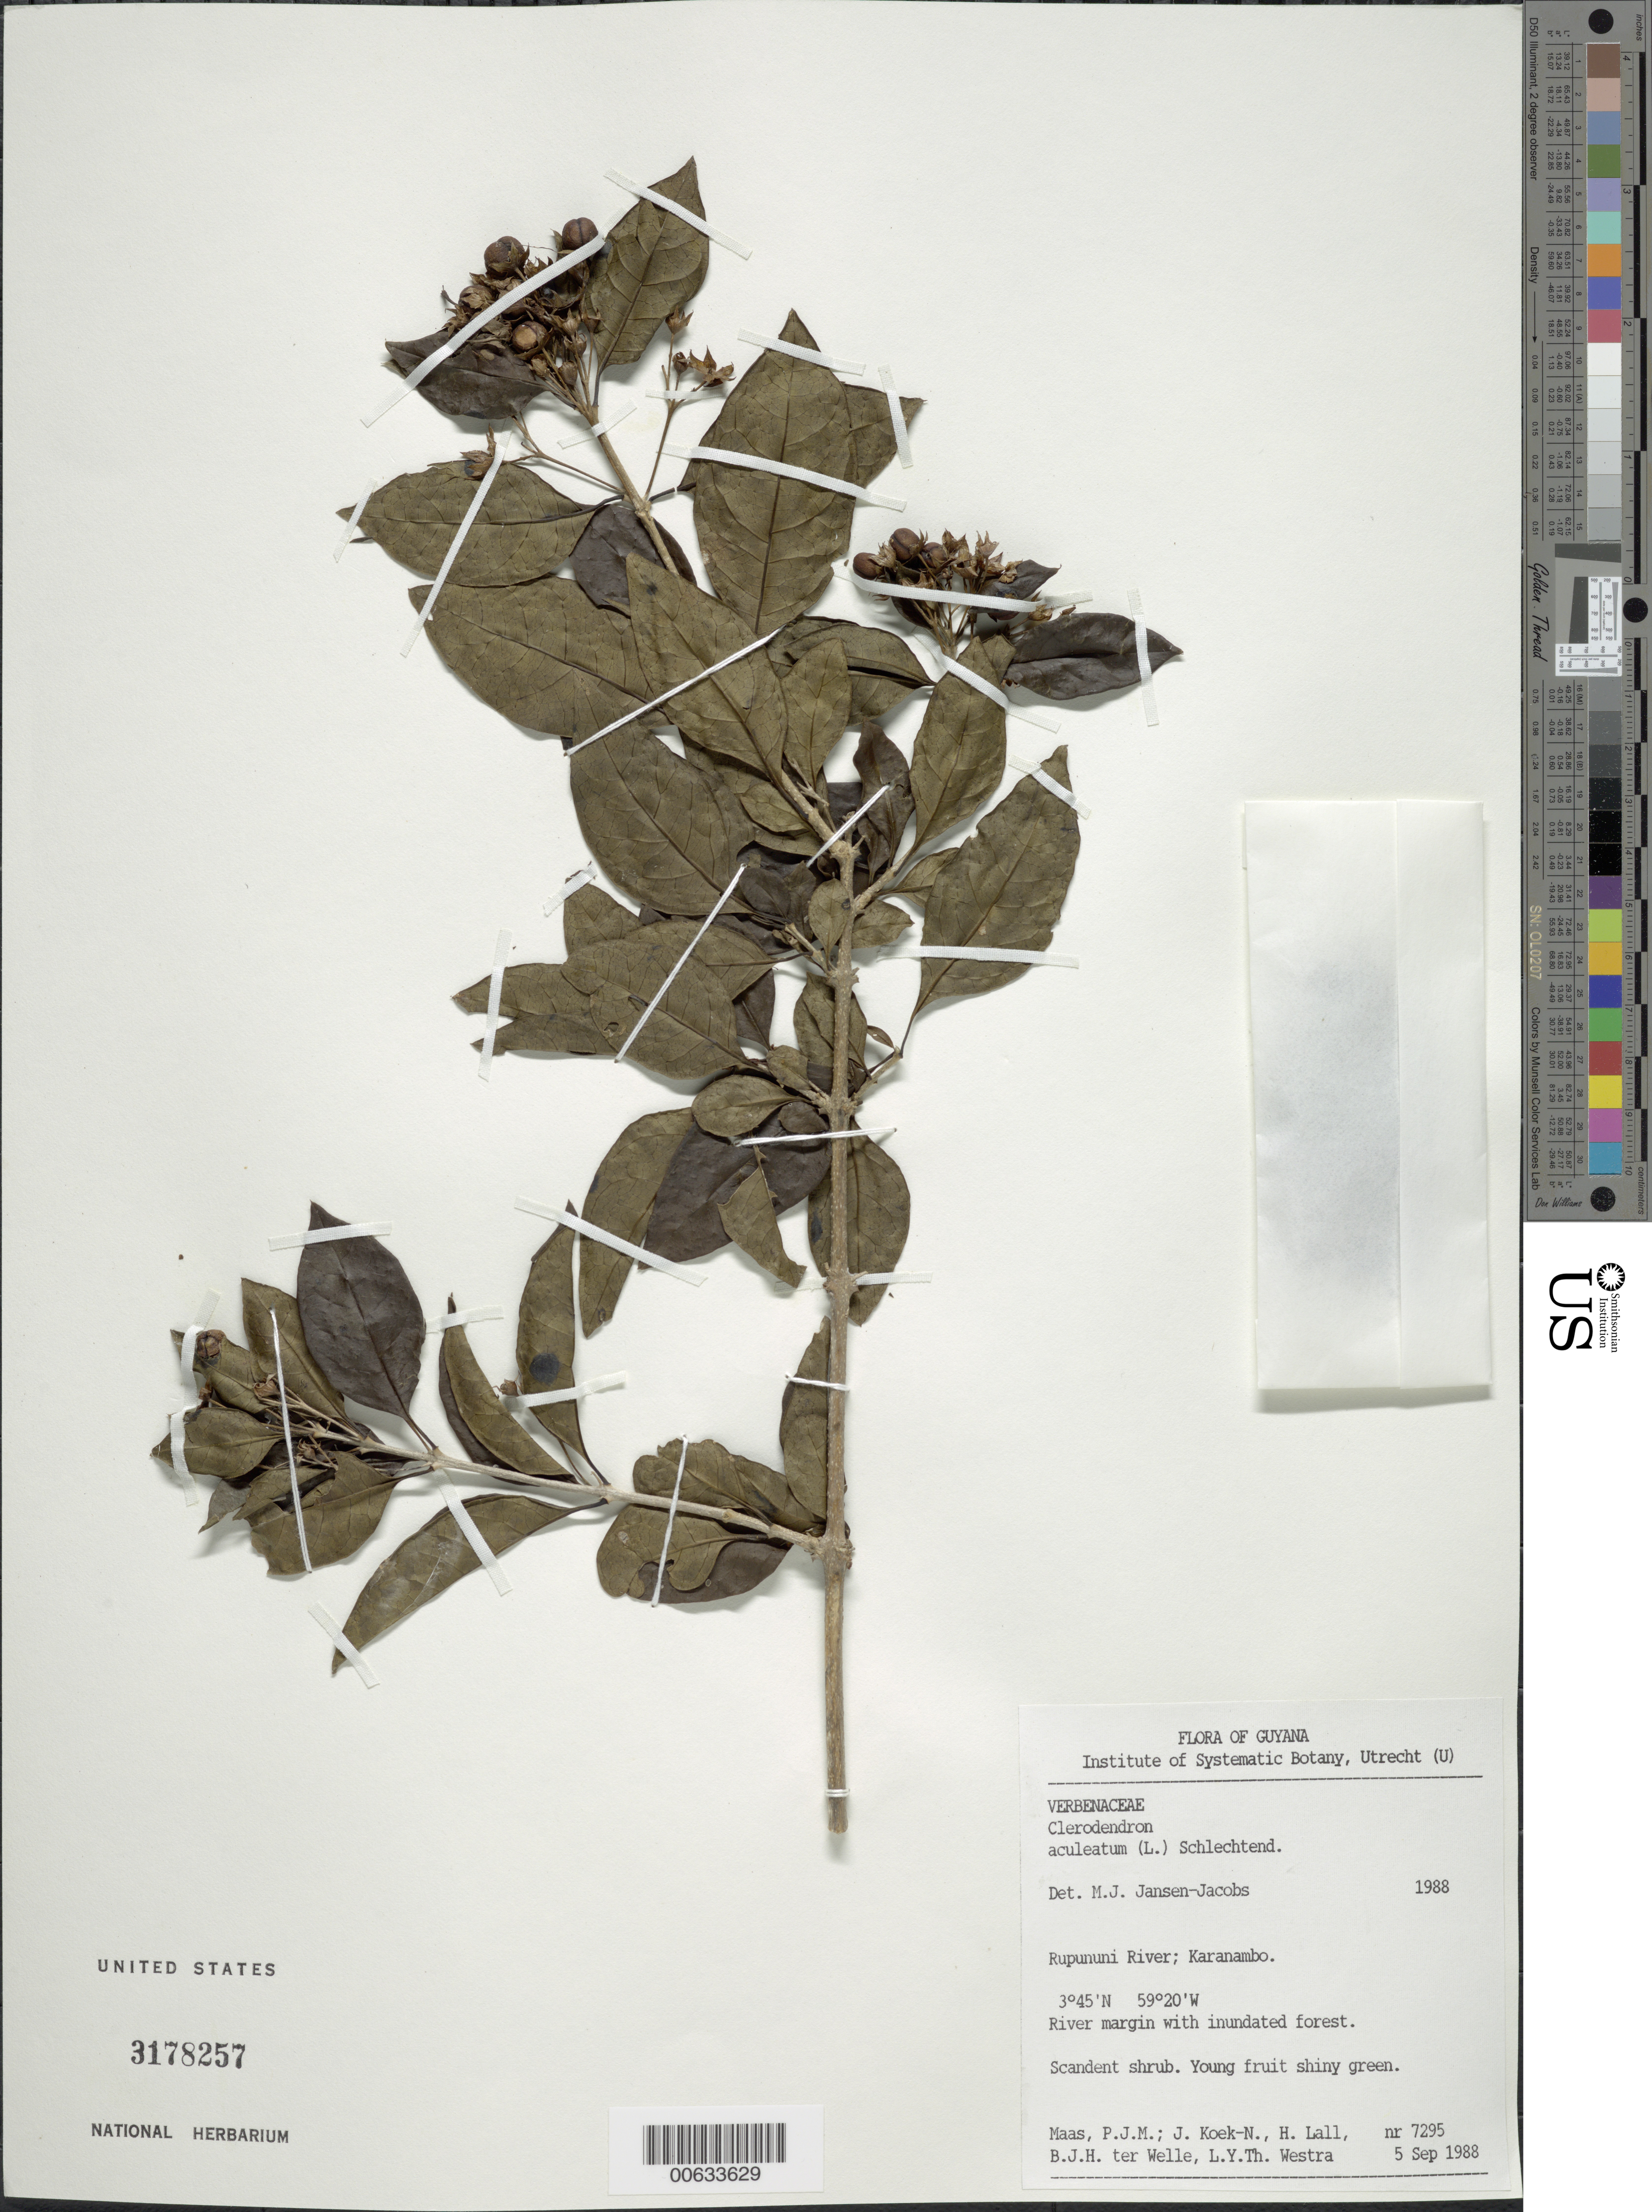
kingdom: Plantae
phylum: Tracheophyta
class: Magnoliopsida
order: Lamiales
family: Lamiaceae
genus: Clerodendrum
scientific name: Clerodendrum aculeatum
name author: (L.) Schltdl.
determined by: Jansen-Jacobs, M. J., (U), Nationaal Herbarium Nederland, Utrecht University branch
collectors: P. Maas, J. Koek-Noorman, H. Lall, B. Welle & L. Y. T. Westra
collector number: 7295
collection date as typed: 5-Sep-88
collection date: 1988-09-05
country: Guyana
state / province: U. Takutu-U. Essequibo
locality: Karanambo, Rupununi River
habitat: River margin with inundated forest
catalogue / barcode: US 3178257